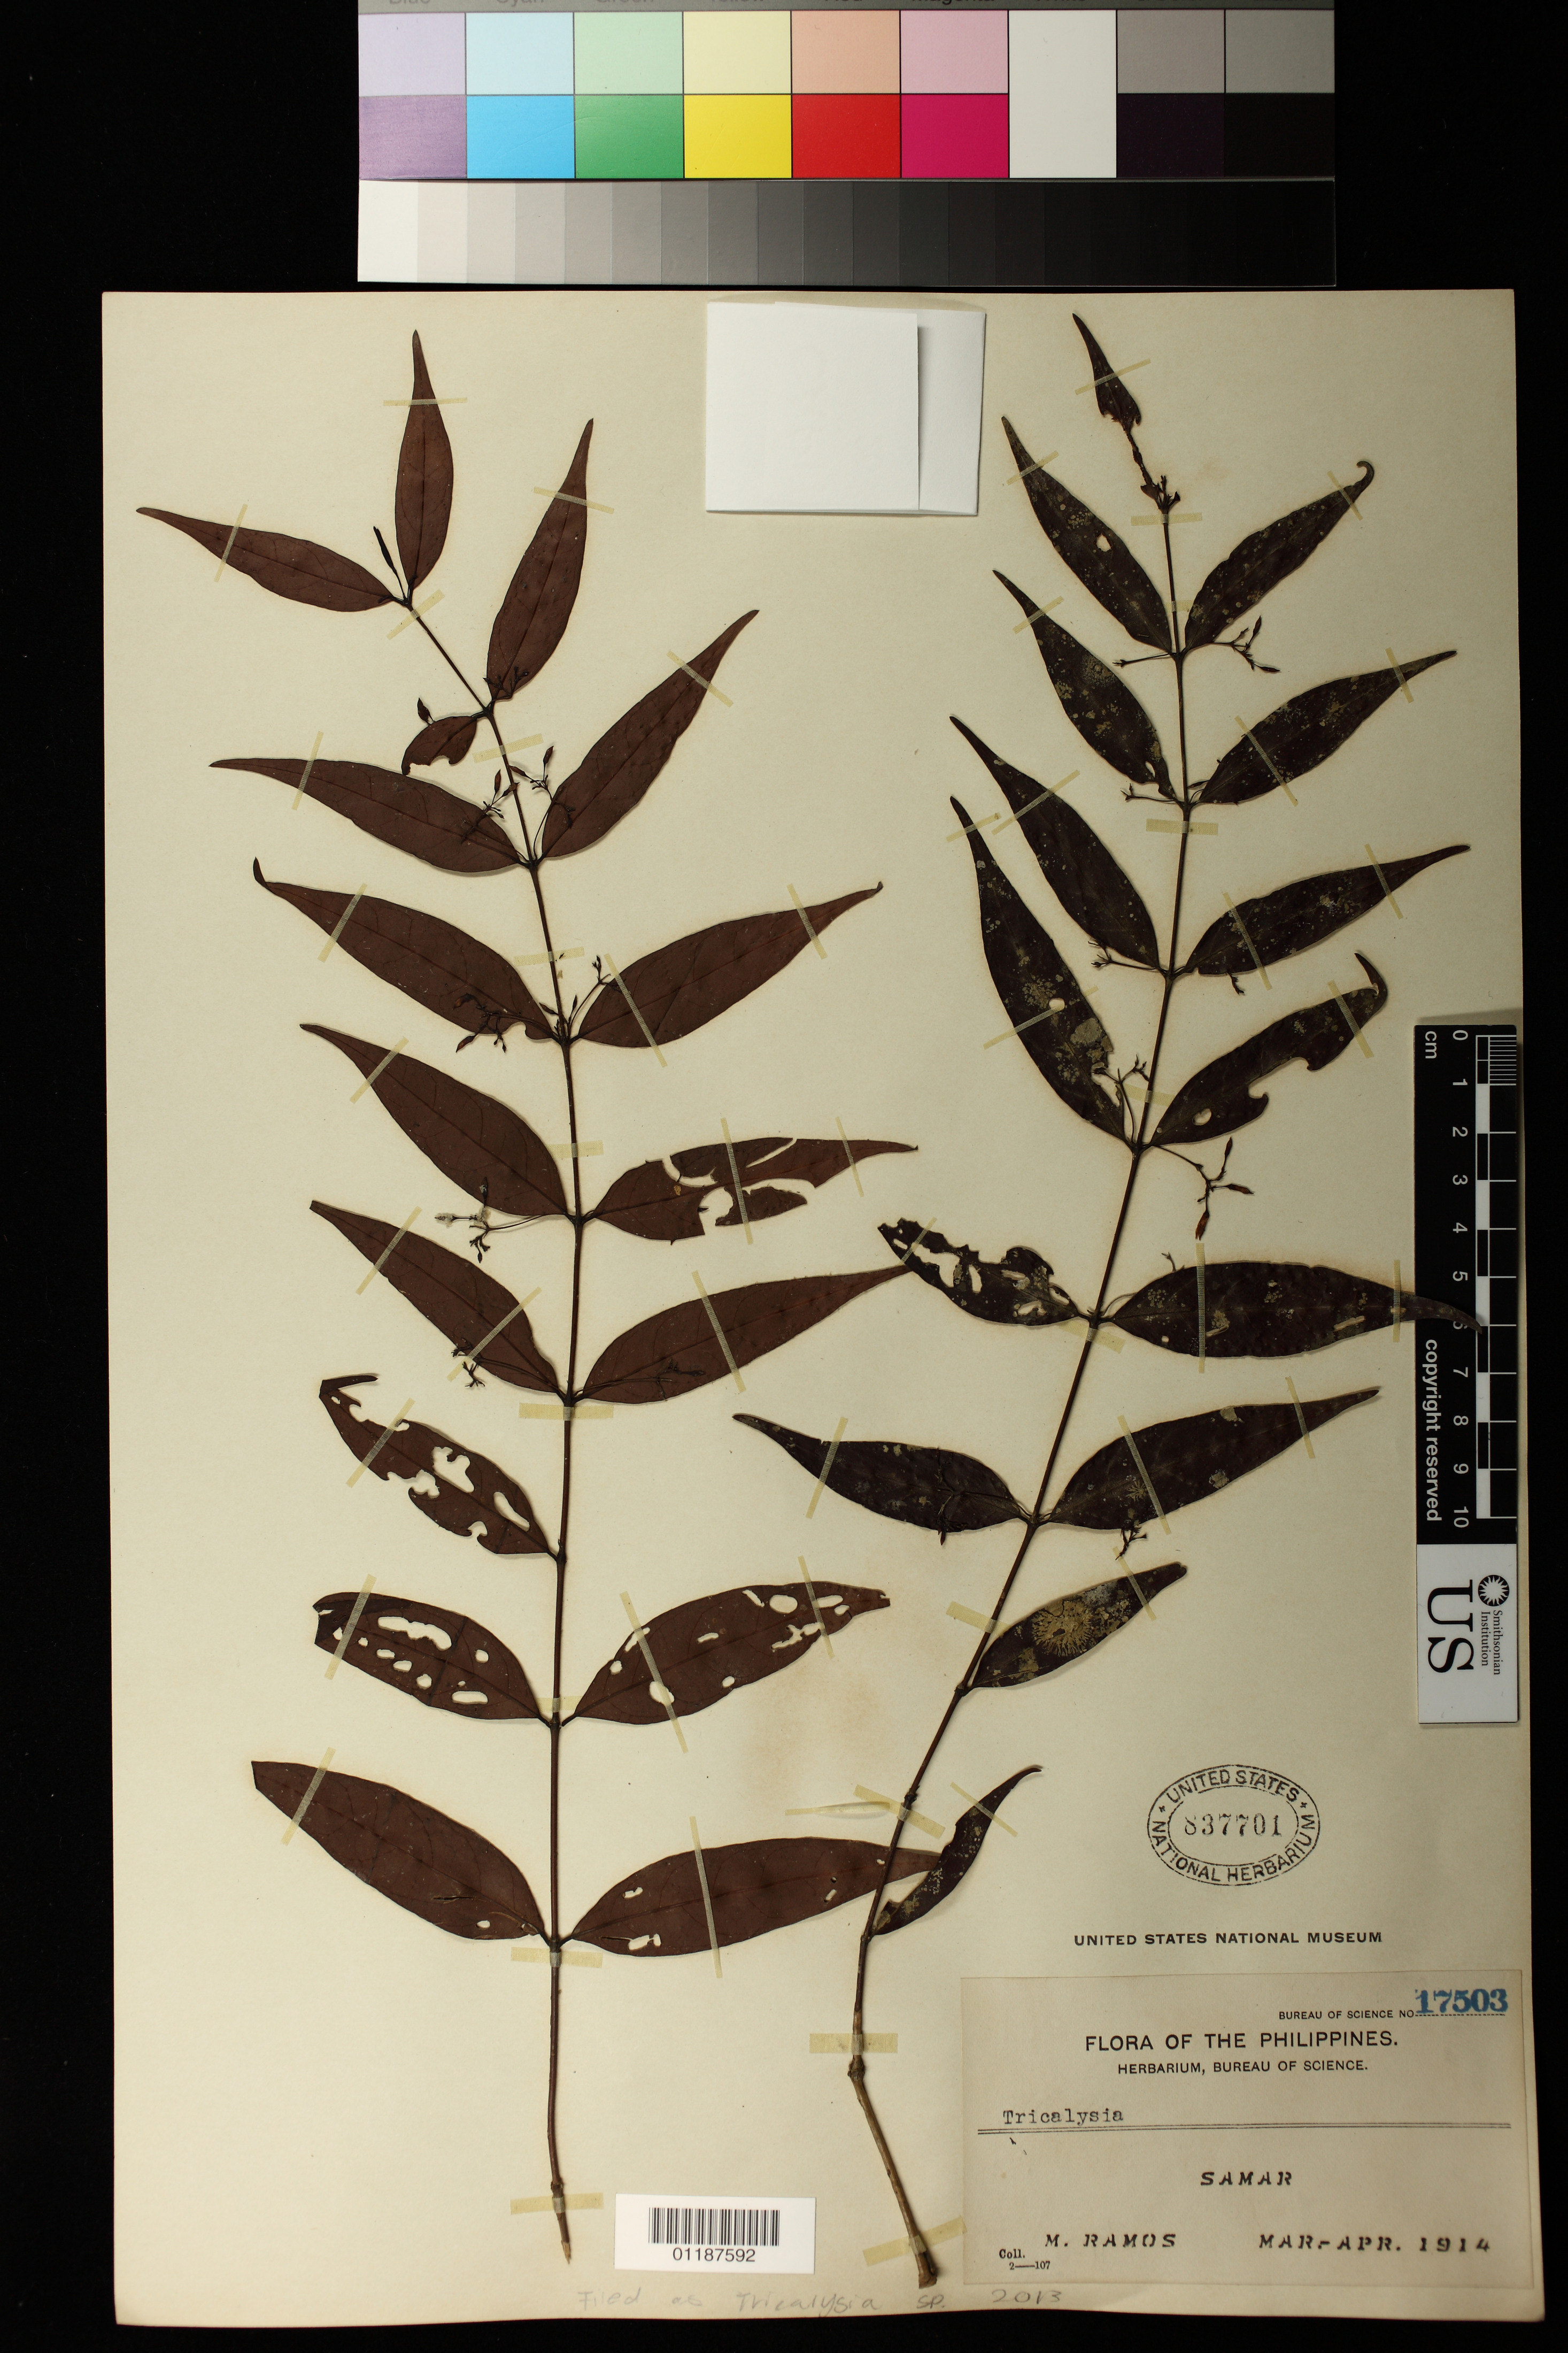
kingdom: Plantae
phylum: Tracheophyta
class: Magnoliopsida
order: Gentianales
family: Rubiaceae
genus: Tricalysia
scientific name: Tricalysia sp.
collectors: M. Ramos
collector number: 17503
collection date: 1914-03/1914-04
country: Philippines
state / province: Eastern Visayas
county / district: Eastern Samar / Northern Samar / Western Samar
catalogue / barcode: US 837701